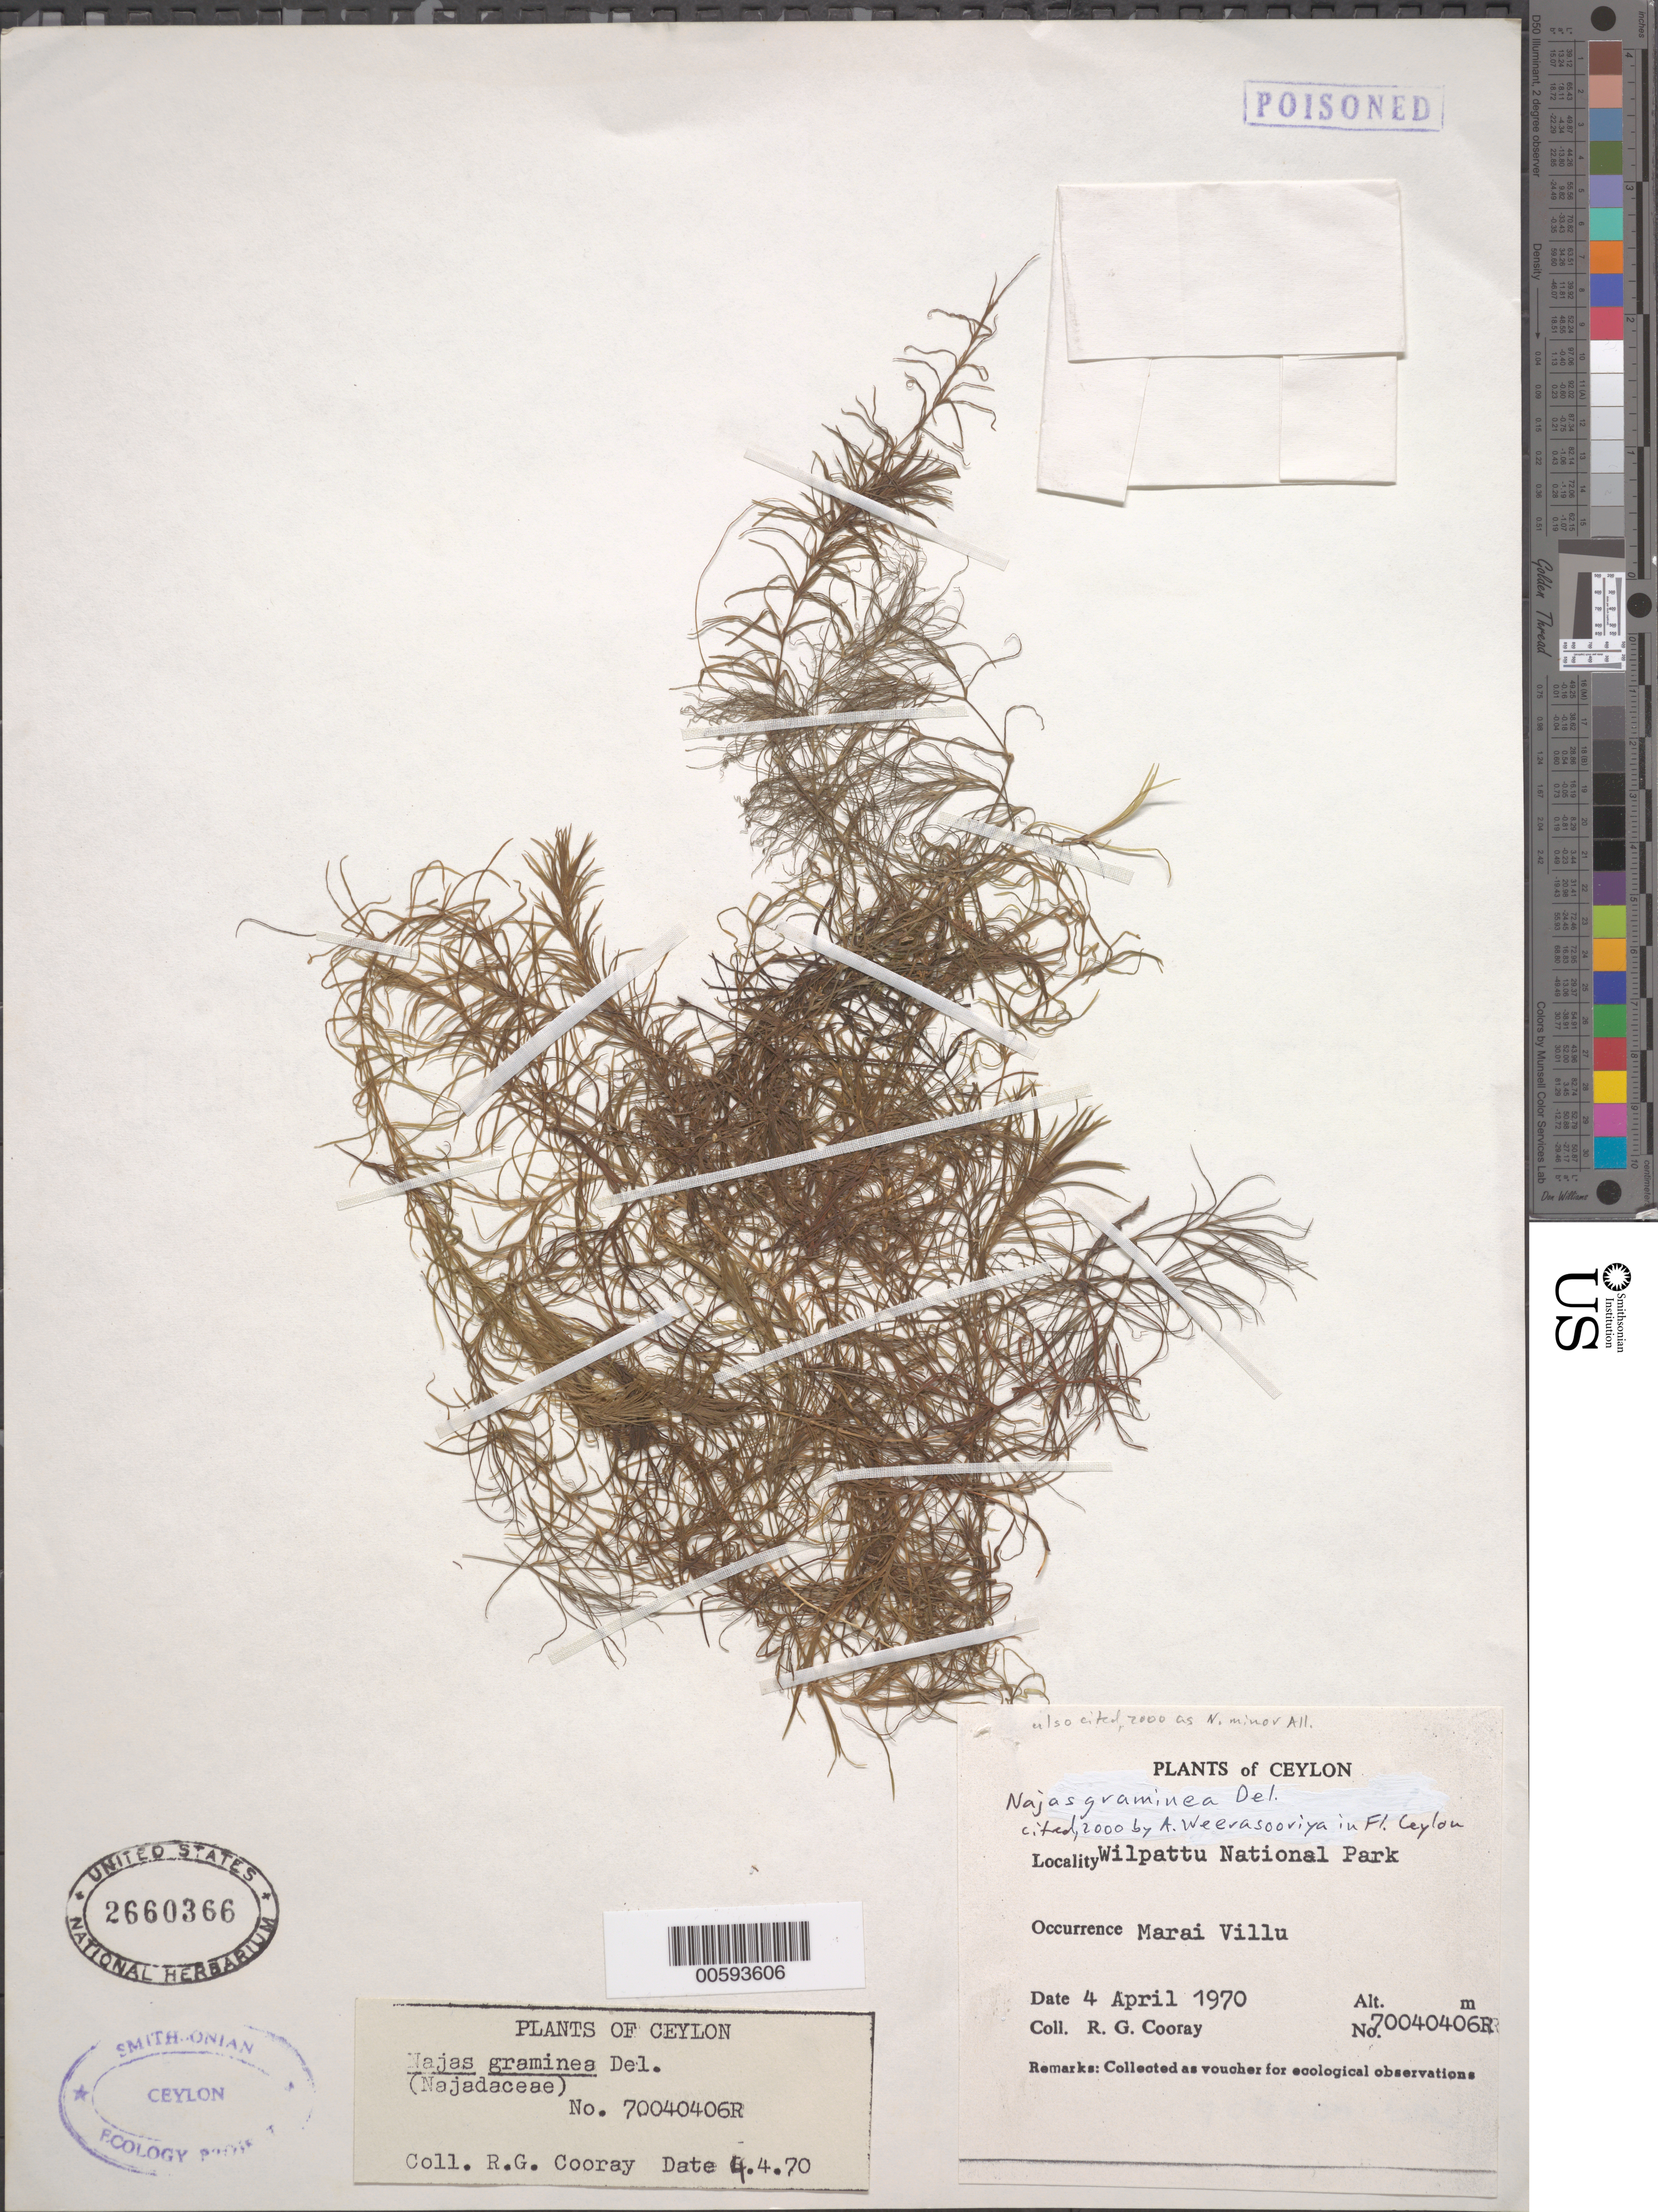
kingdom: Plantae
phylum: Tracheophyta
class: Liliopsida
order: Alismatales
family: Hydrocharitaceae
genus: Najas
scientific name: Najas graminea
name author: Delile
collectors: R. Cooray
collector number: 70040406R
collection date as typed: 04 Apr 1970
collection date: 1970-04-04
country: Sri Lanka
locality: Wilpattu National Park, Marai Villu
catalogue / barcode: US 2660366